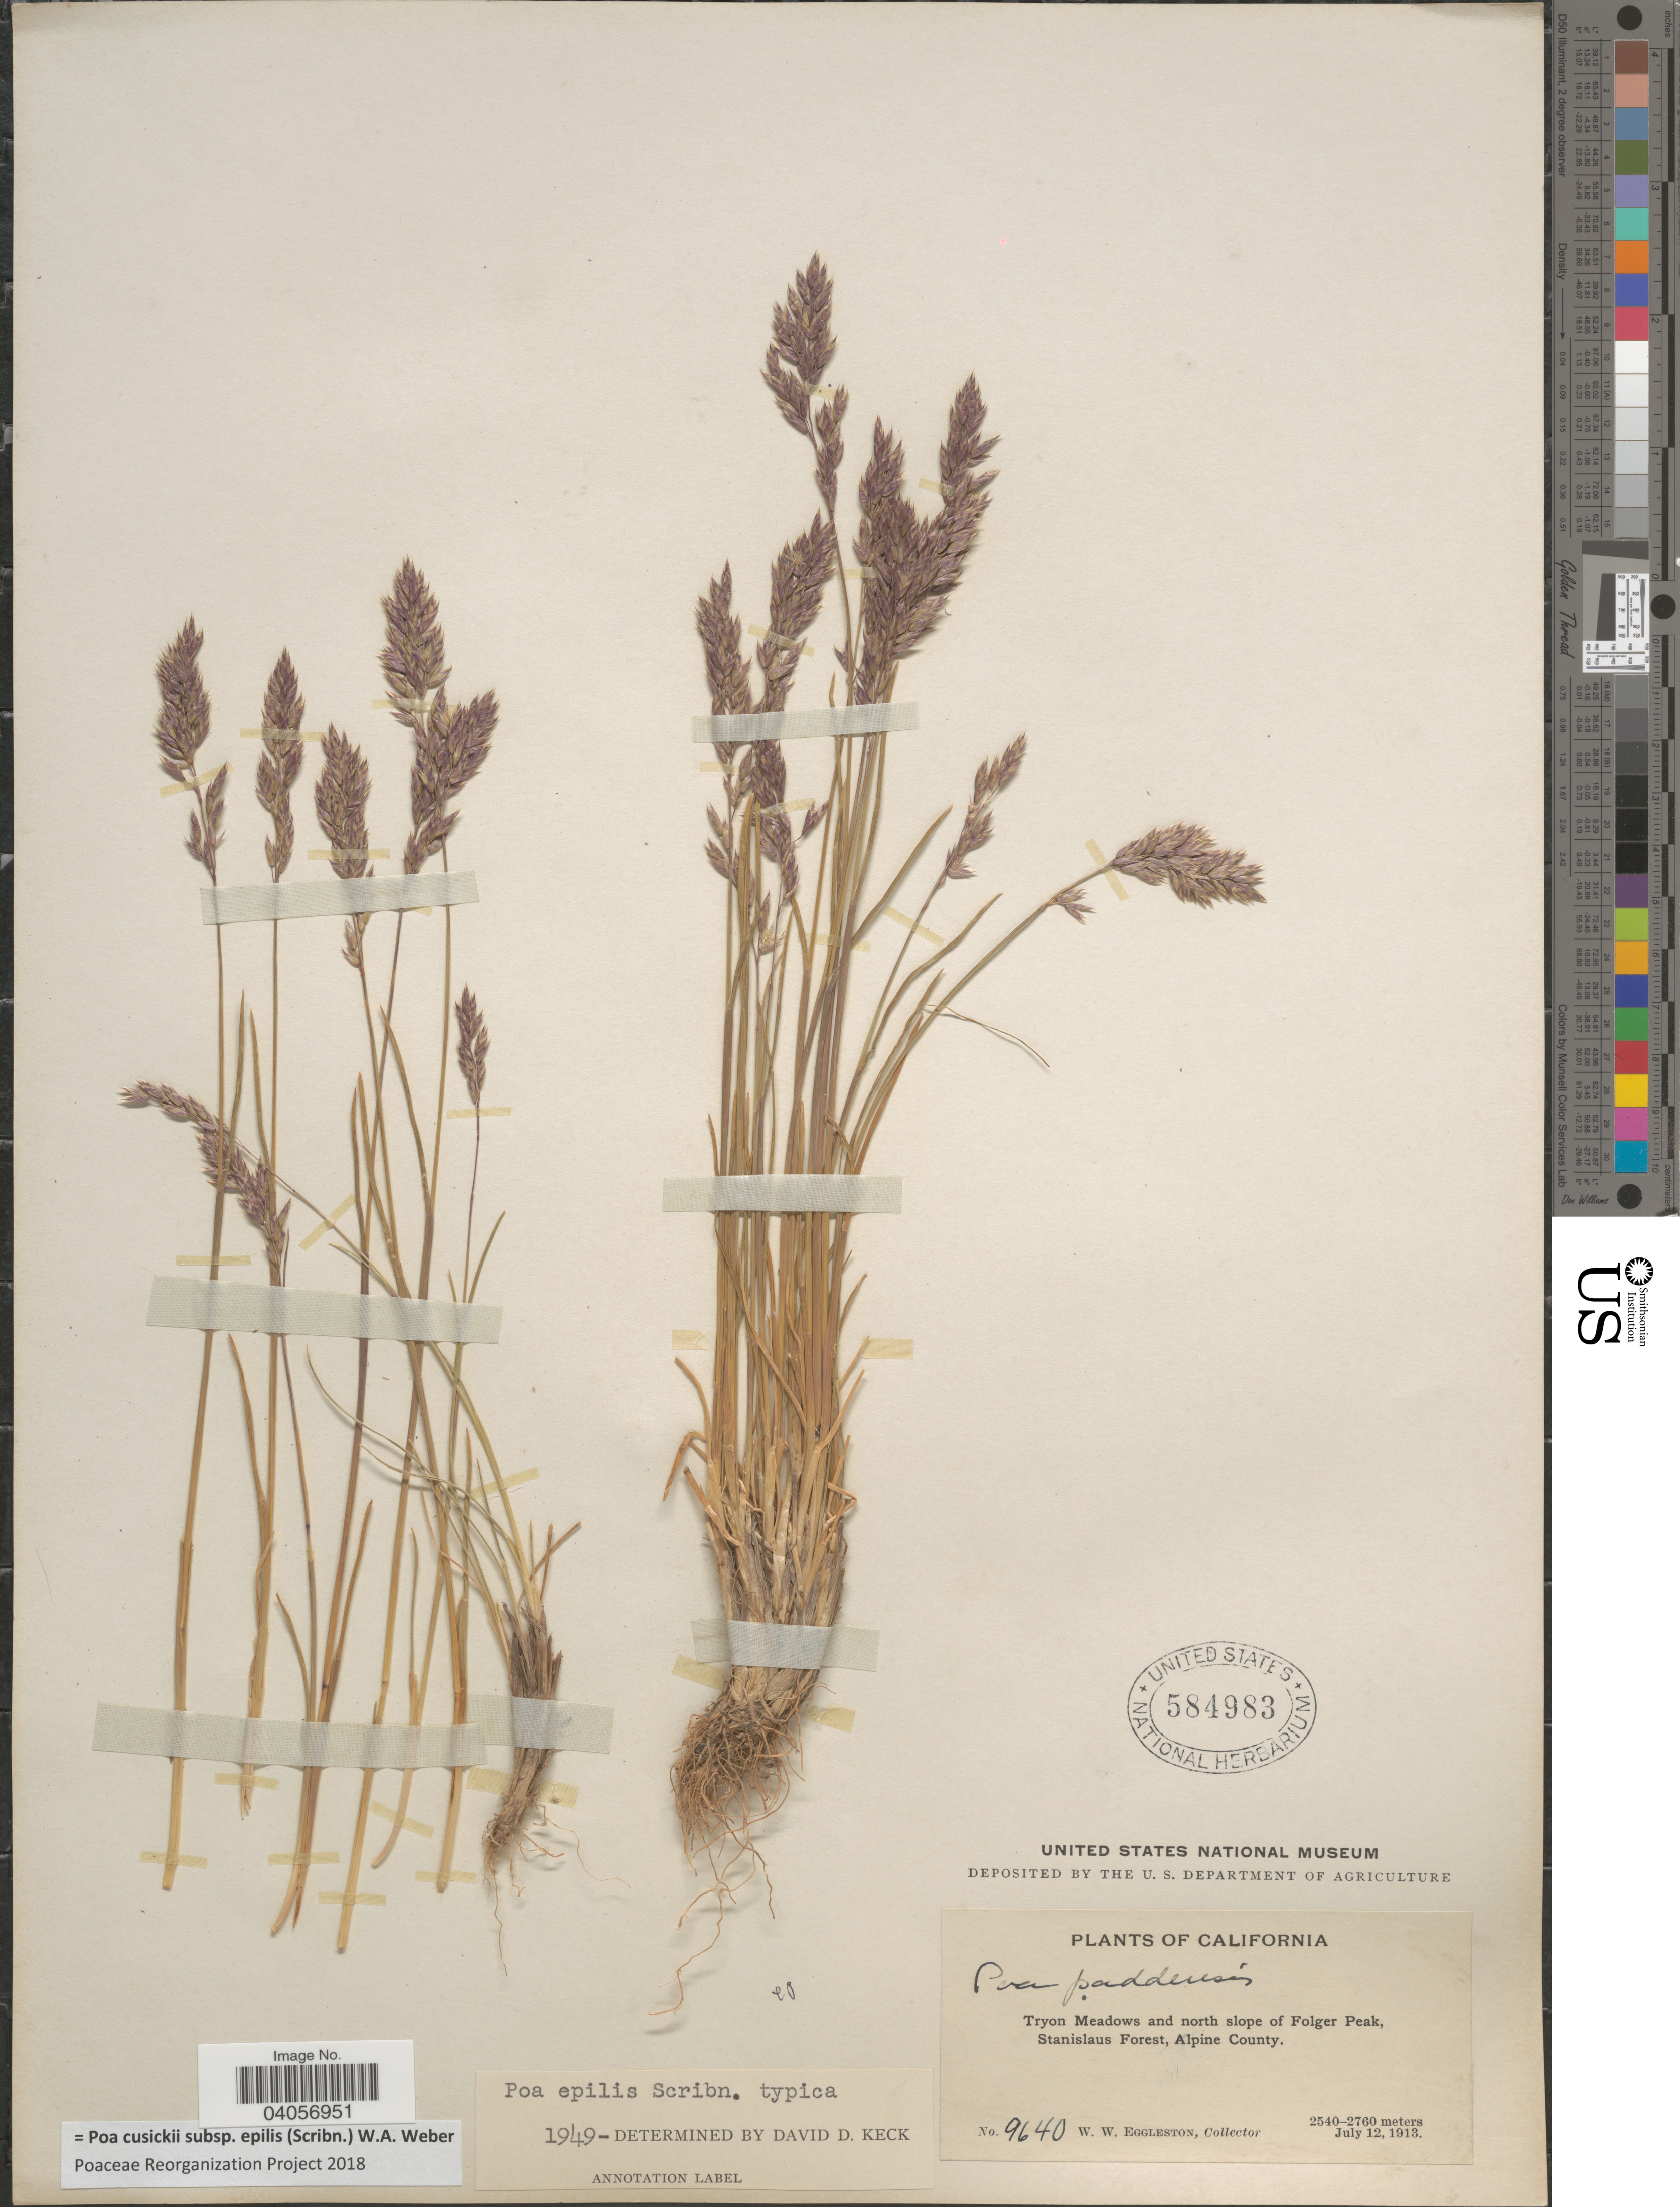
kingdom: Plantae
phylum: Tracheophyta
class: Liliopsida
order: Poales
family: Poaceae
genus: Poa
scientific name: Poa cusickii subsp. epilis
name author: (Scribn.) W.A. Weber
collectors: W. W. Eggleston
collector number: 9640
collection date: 1913-07-12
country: United States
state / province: California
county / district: Alpine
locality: Tryon Meadows and north slope of Folger Peak, Stanislaus Forest, Alpine County.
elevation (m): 2540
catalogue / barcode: US 584983